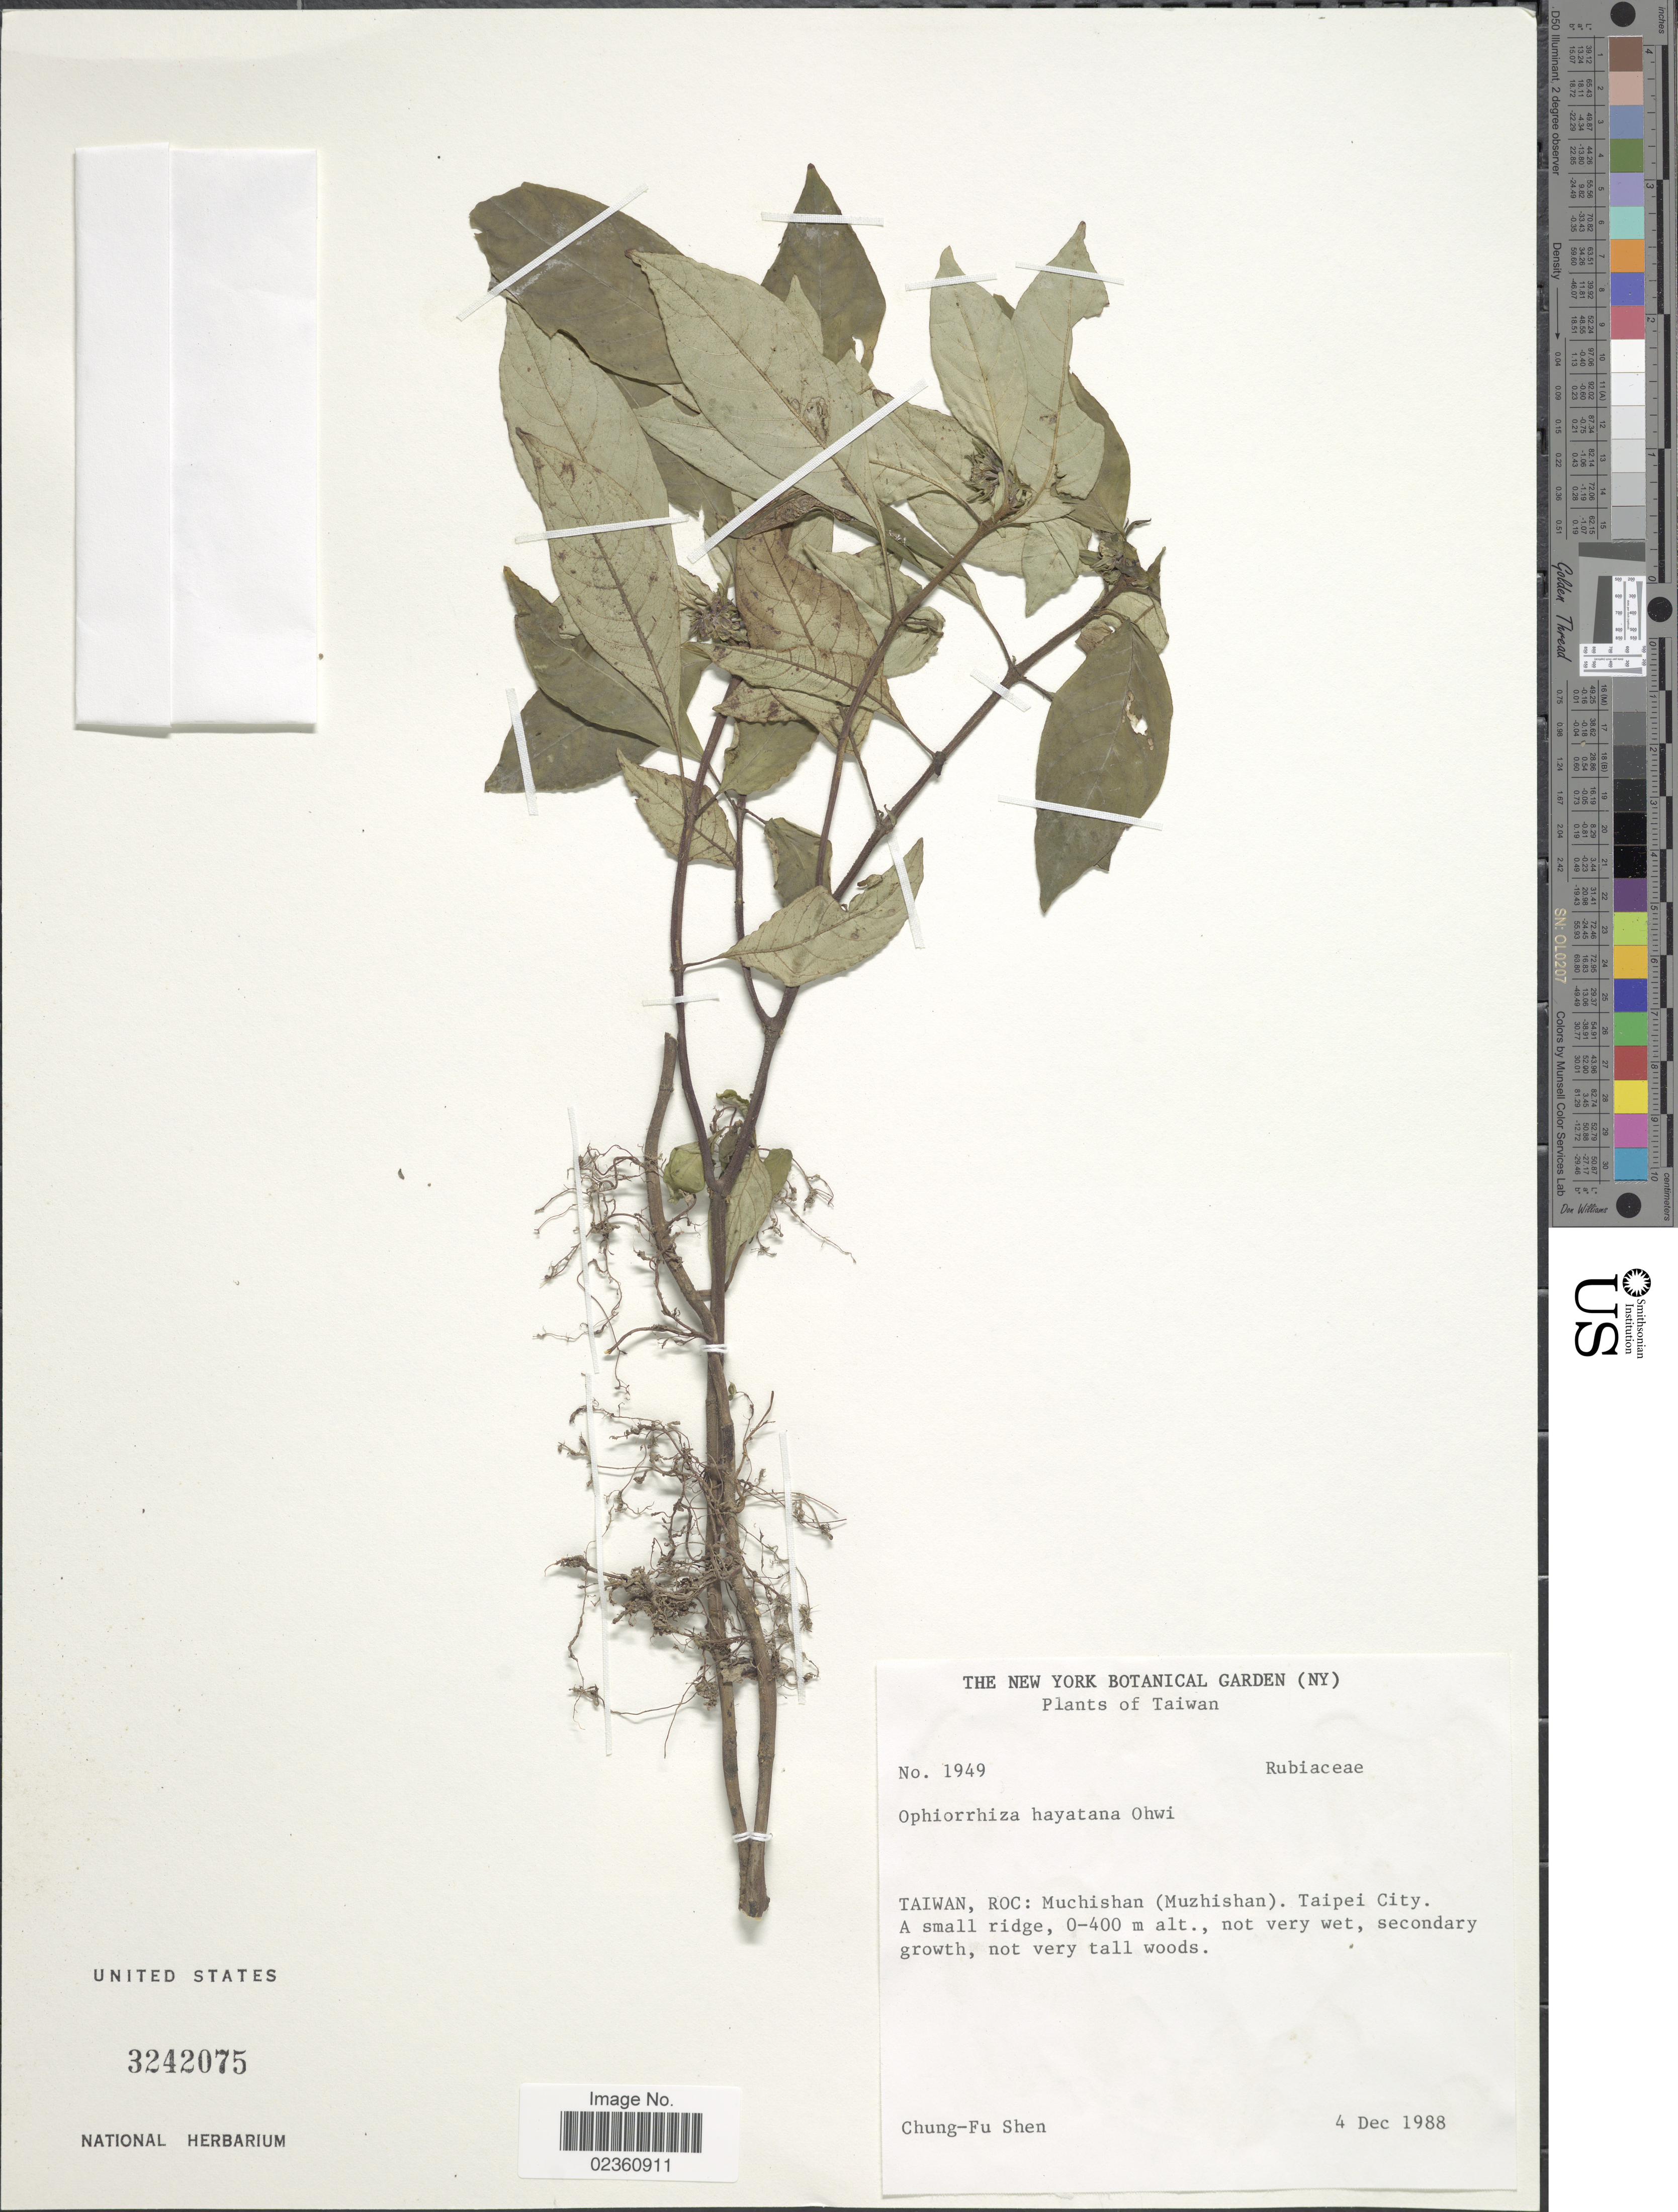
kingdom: Plantae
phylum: Tracheophyta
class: Magnoliopsida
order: Gentianales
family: Rubiaceae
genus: Ophiorrhiza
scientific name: Ophiorrhiza hayatana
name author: Ohwi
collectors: C. Shen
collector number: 1949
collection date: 1988-12-04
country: Taiwan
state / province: Taipei City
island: Taiwan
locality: ROC: Muchishan (Muzhishan)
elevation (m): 0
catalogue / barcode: US 3242075